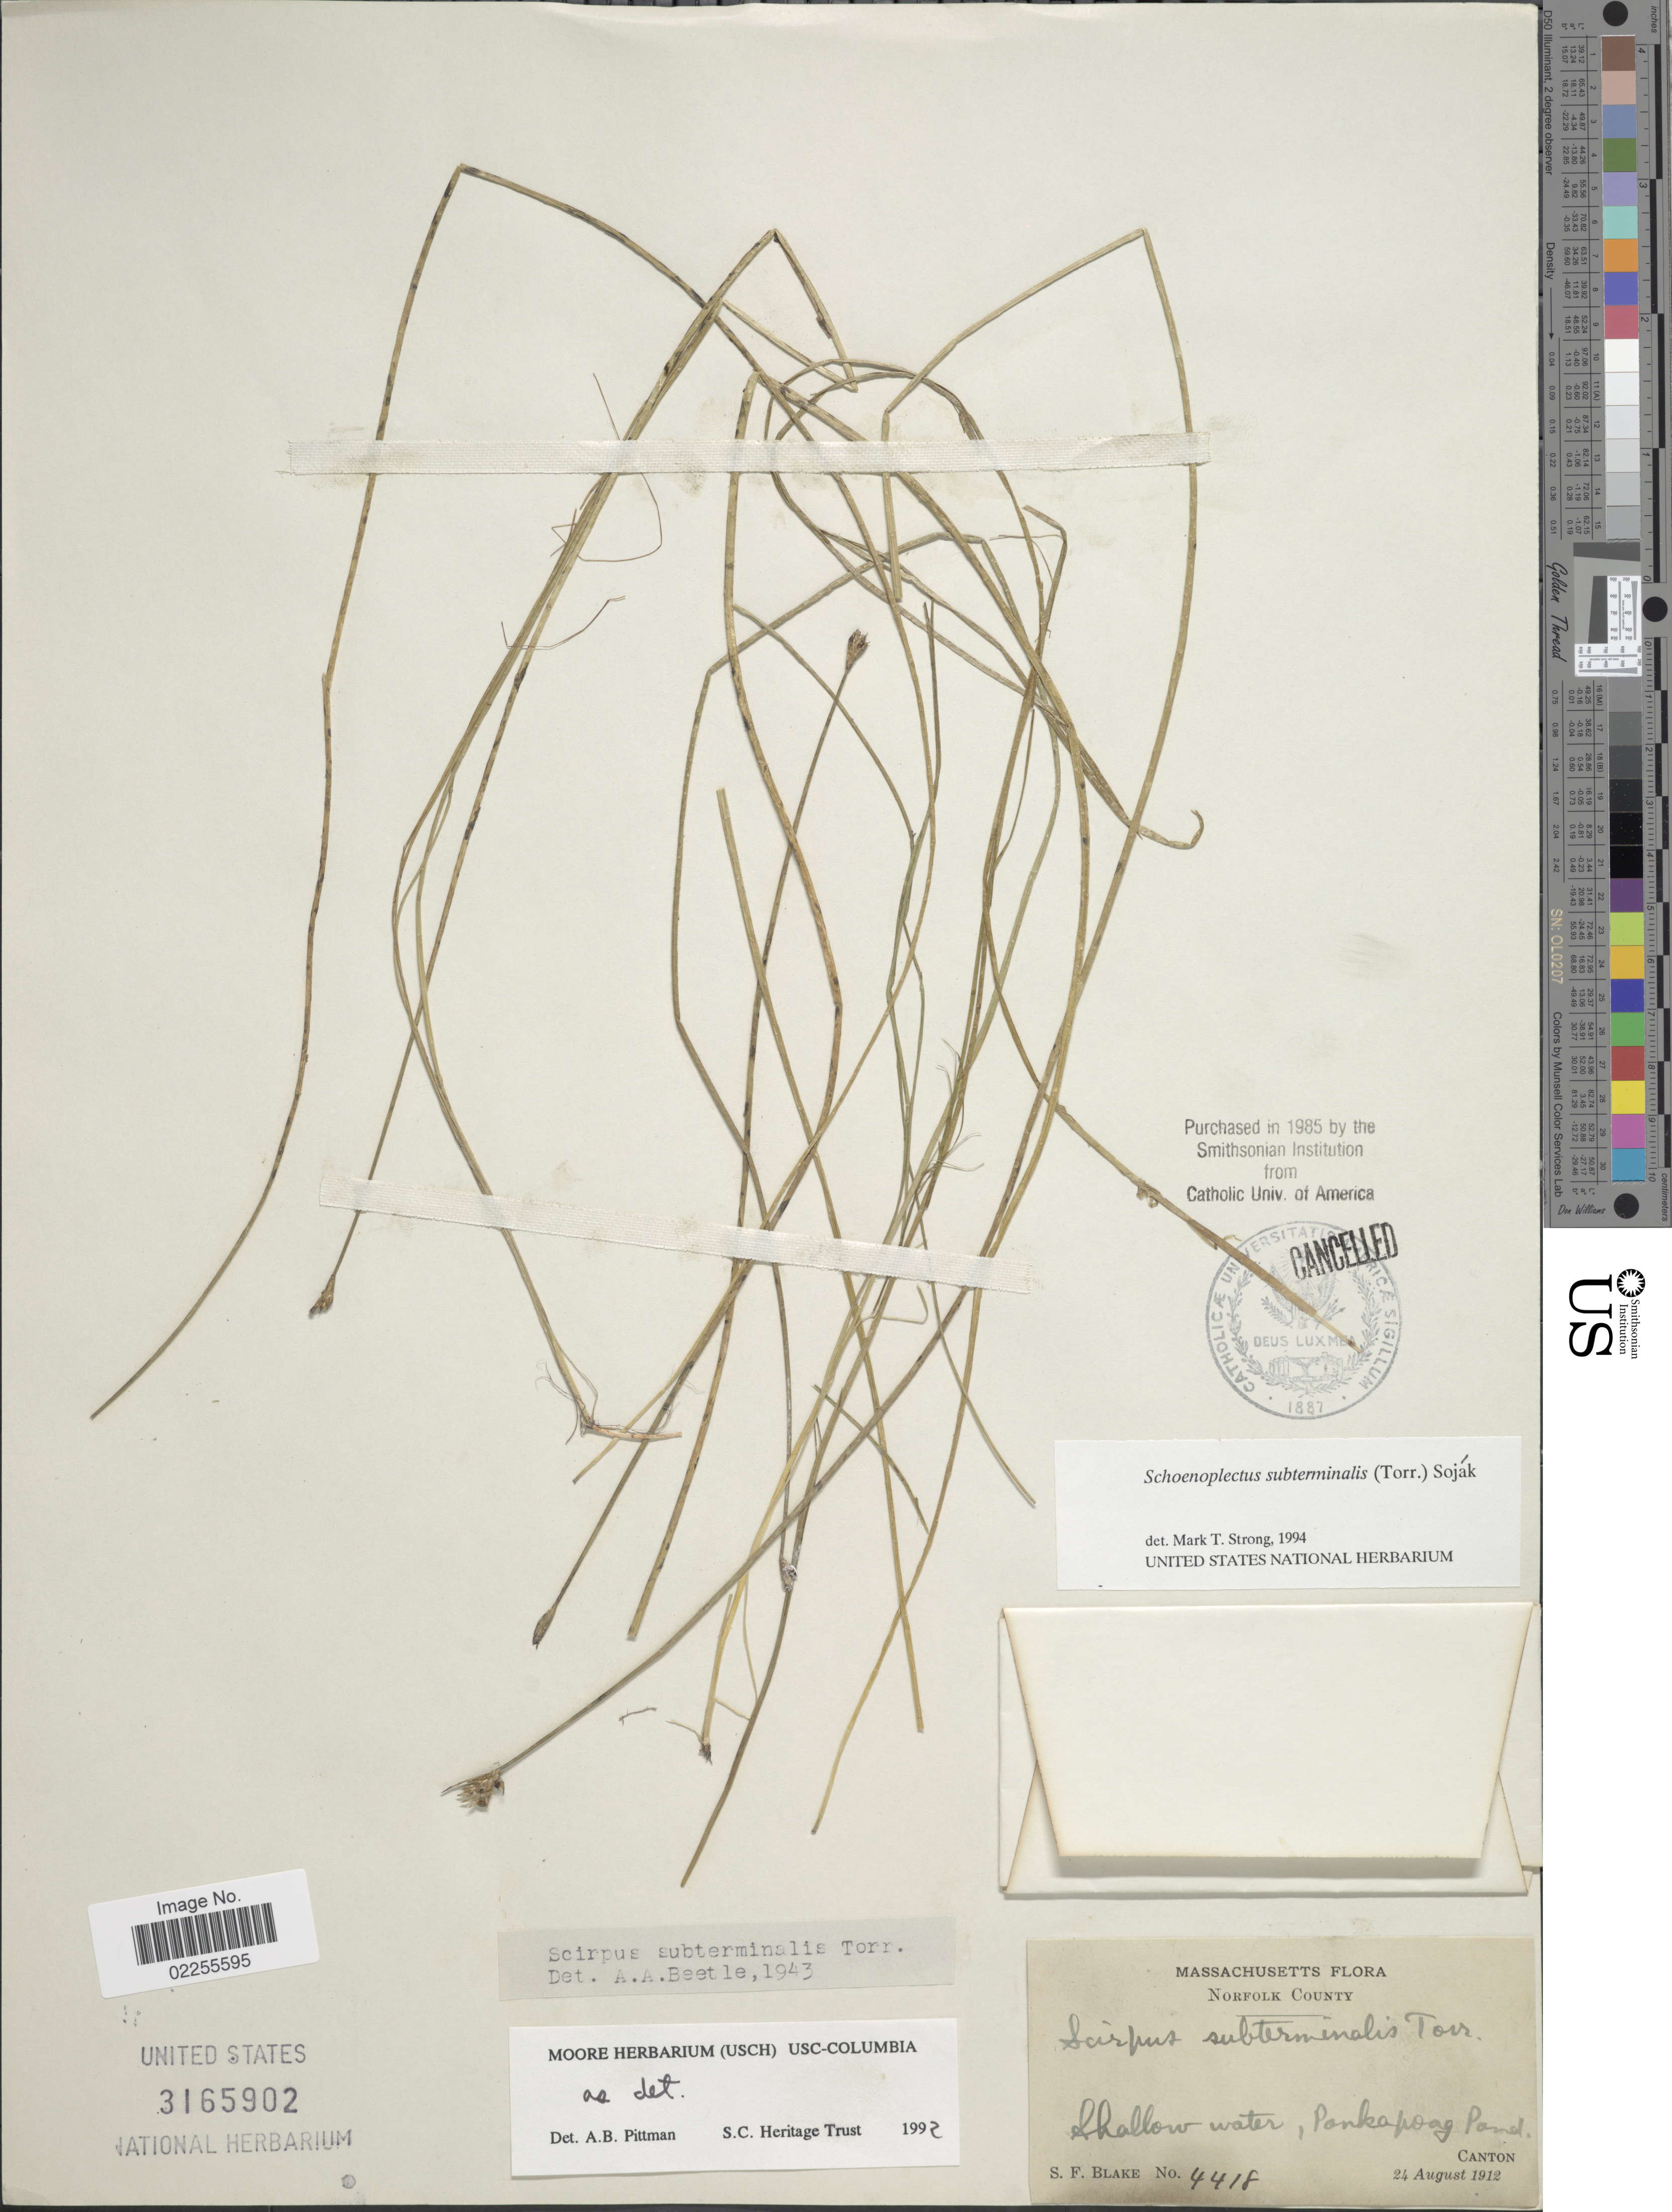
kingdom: Plantae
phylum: Tracheophyta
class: Liliopsida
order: Poales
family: Cyperaceae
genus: Schoenoplectus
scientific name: Schoenoplectus subterminalis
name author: (Torr.) Soják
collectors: S. Blake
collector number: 4418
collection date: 1912-08-24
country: United States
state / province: Massachusetts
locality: Norfolk County, shallow water, Ponkapoag Pond, Canton.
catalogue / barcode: US 3165902